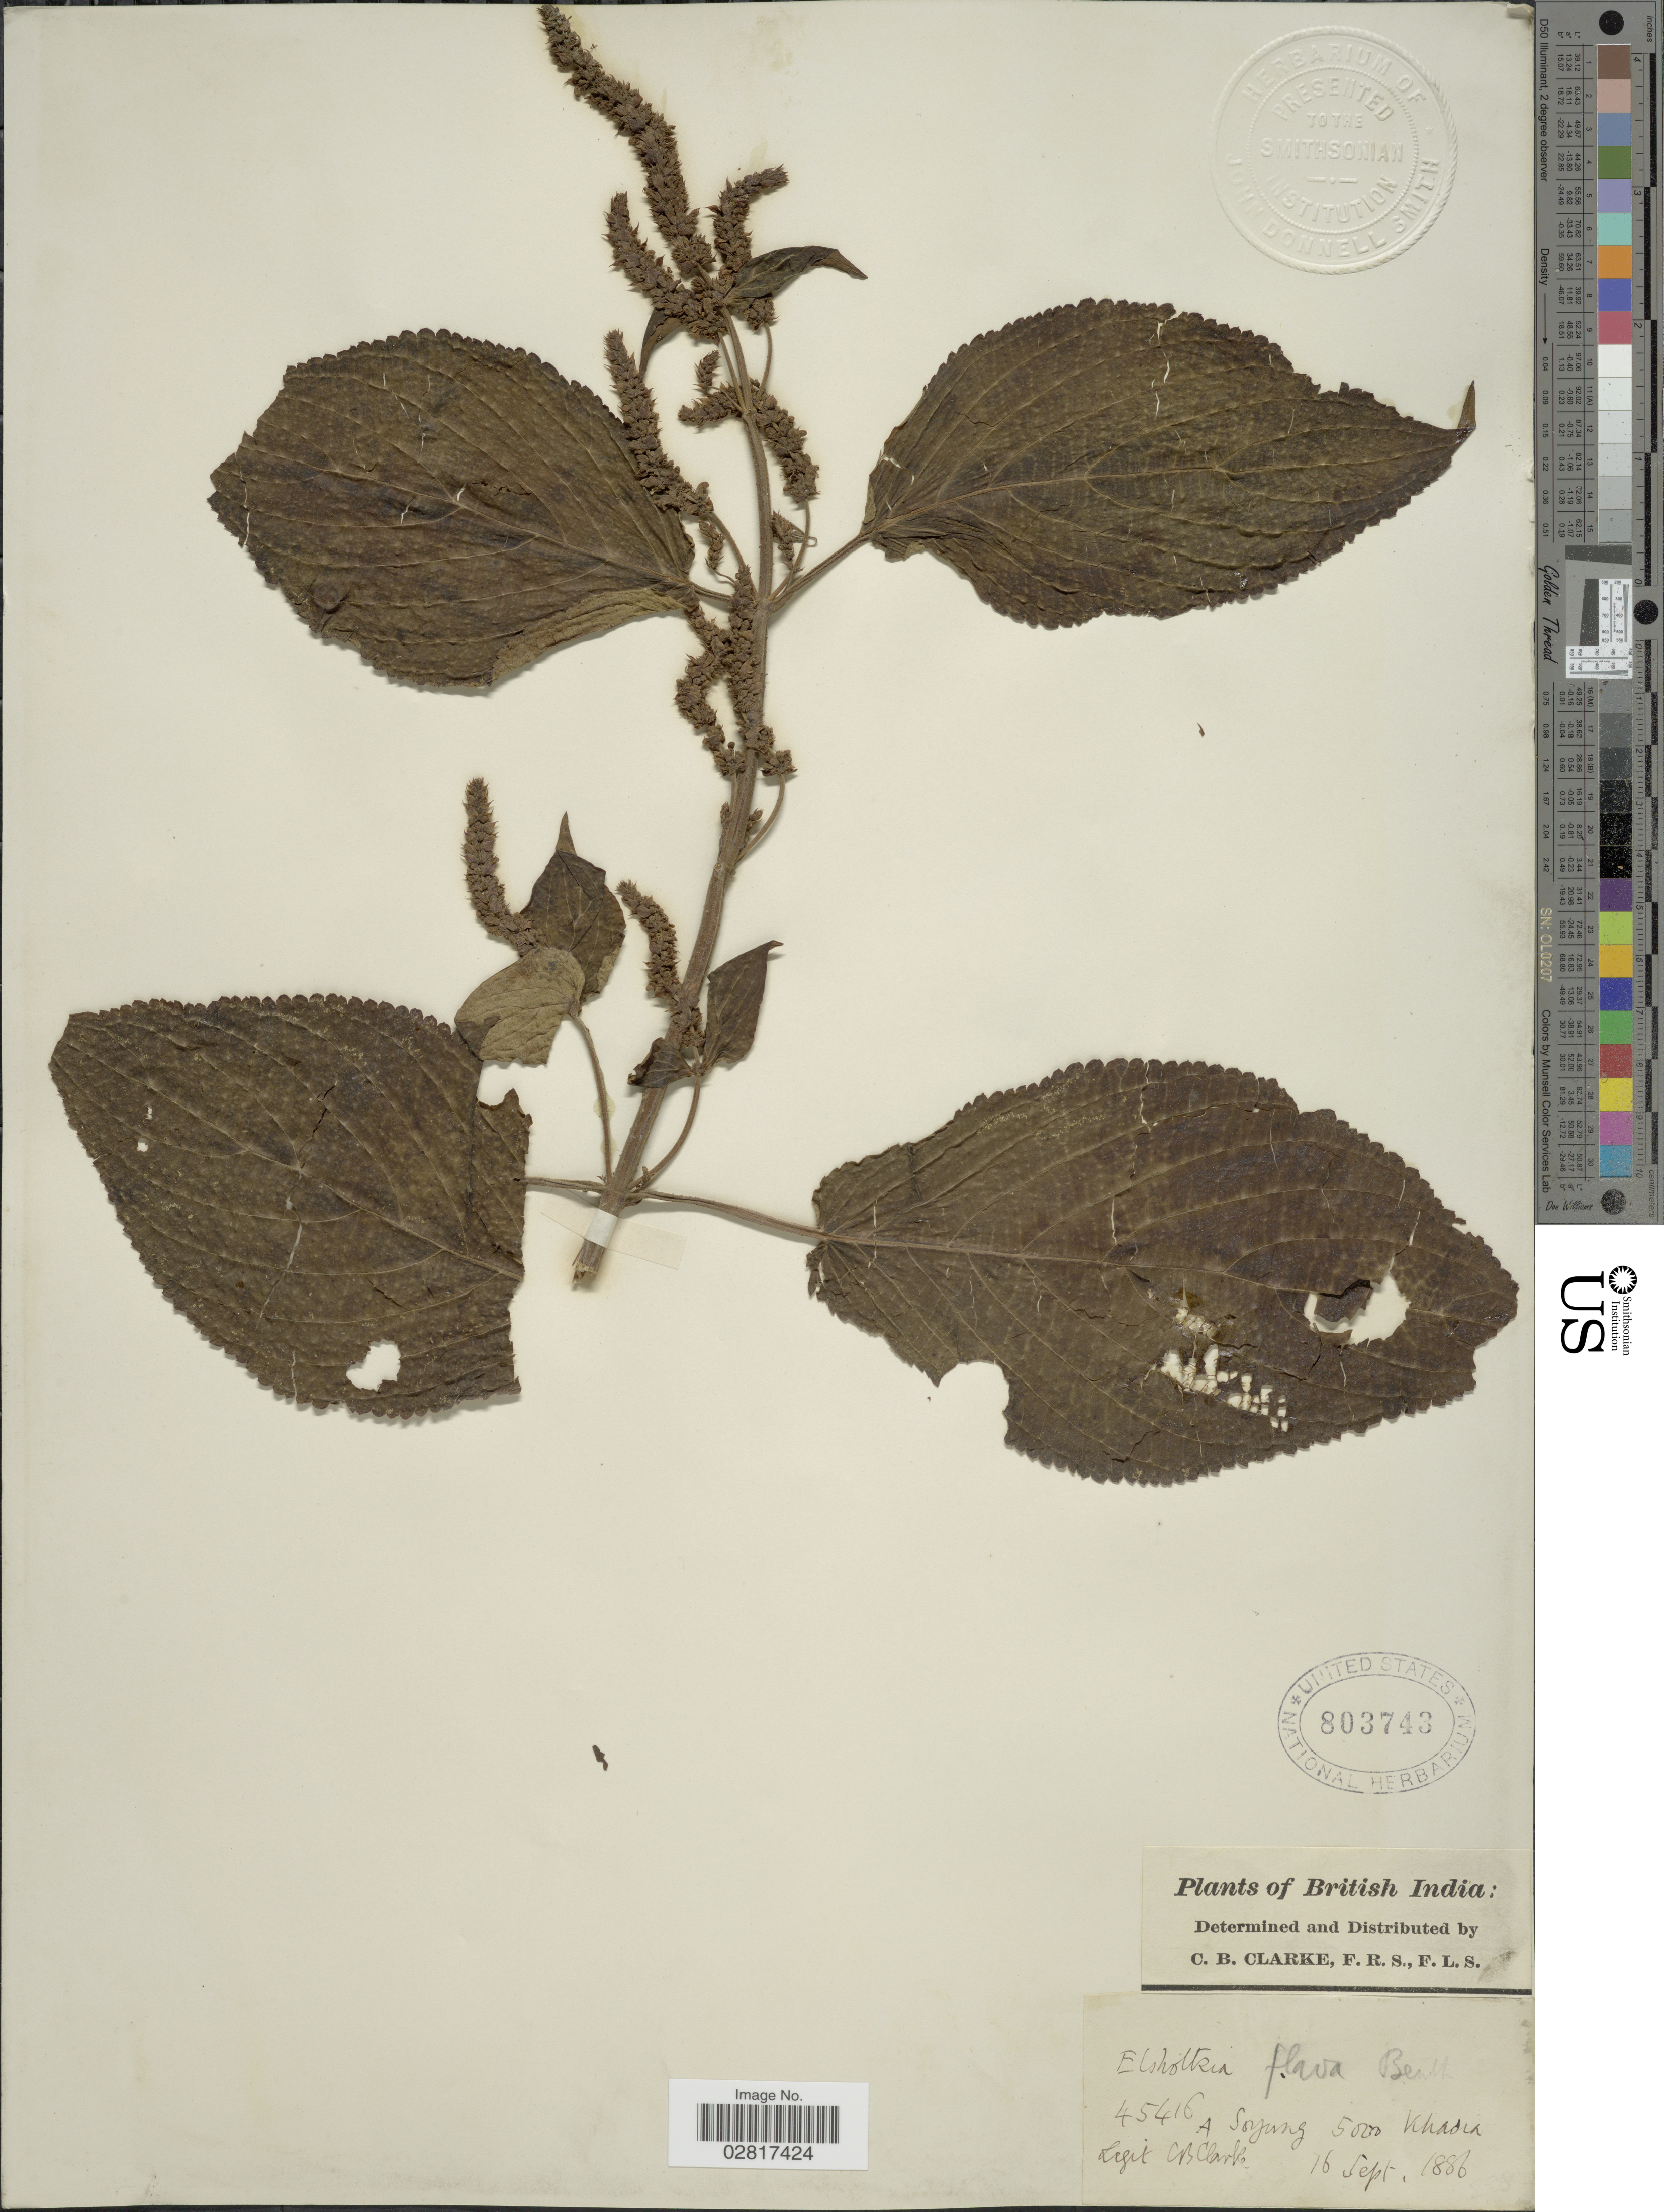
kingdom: Plantae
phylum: Tracheophyta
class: Magnoliopsida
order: Lamiales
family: Lamiaceae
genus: Elsholtzia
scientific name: Elsholtzia flava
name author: (Benth.) Benth.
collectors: C. B. Clarke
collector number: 45416A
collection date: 1886-09-16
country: India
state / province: Meghalaya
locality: British India. Soyung Khasia.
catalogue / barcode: US 803743